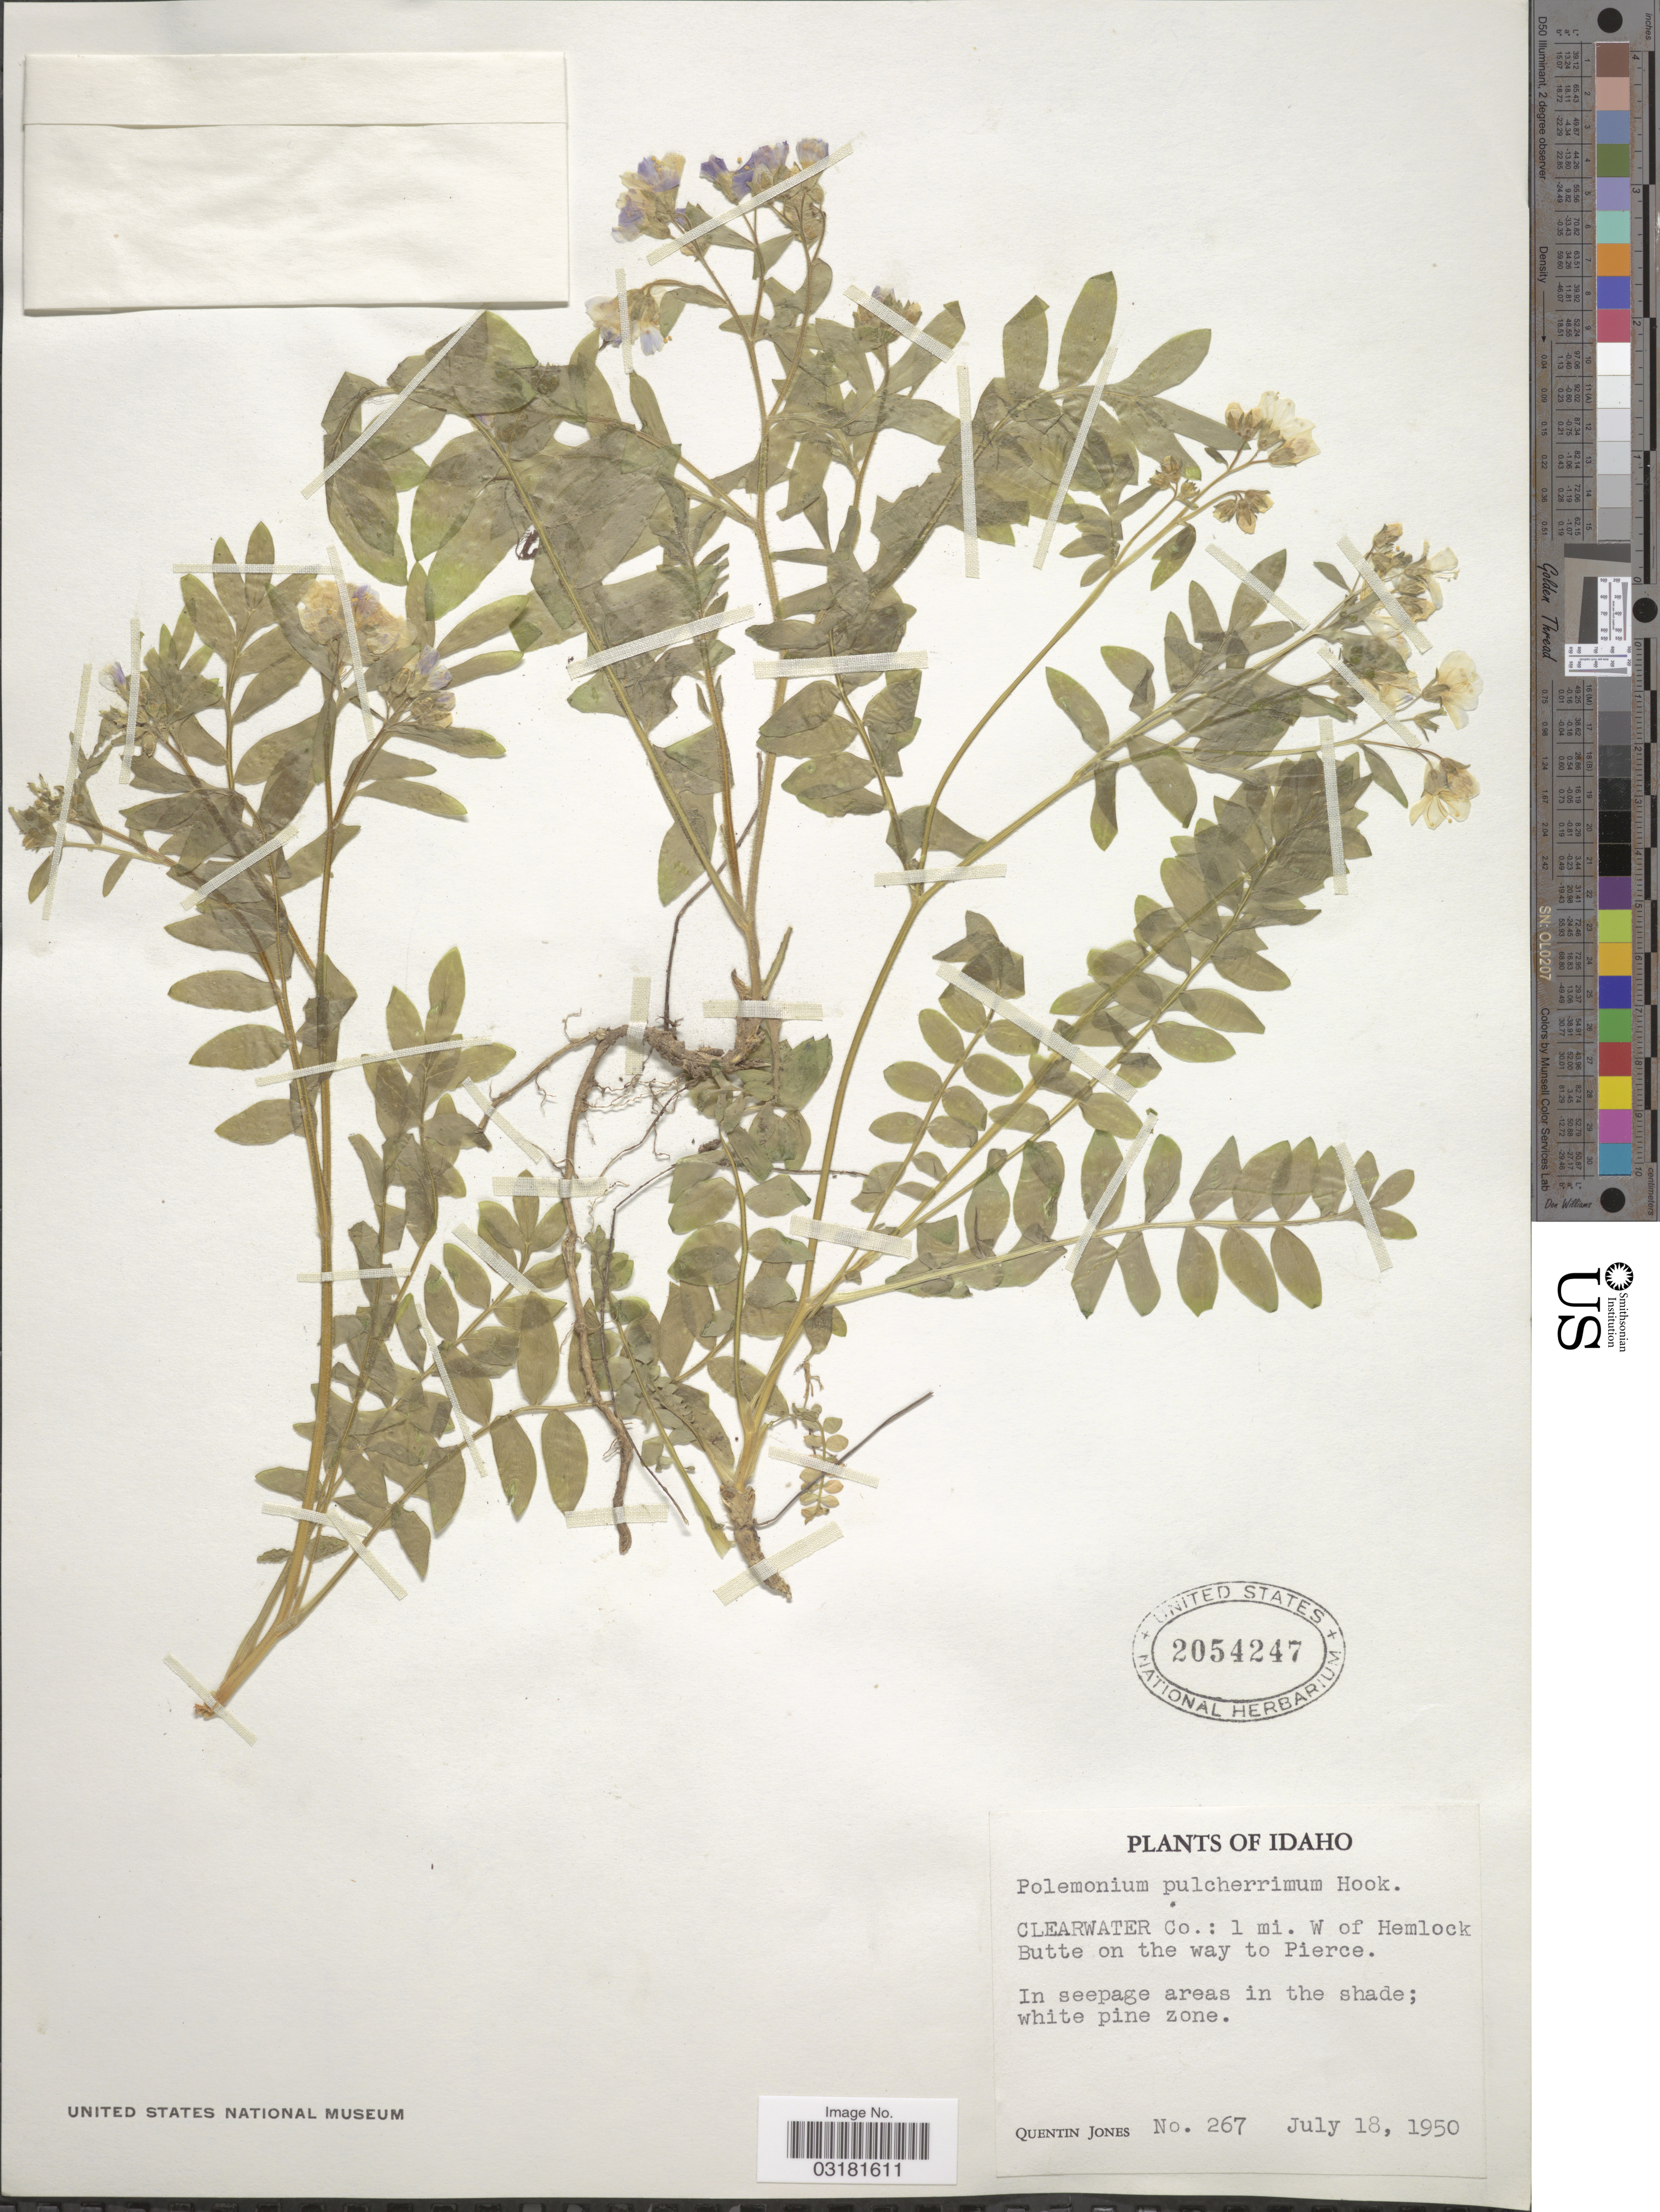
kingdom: Plantae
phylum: Tracheophyta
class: Magnoliopsida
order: Ericales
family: Polemoniaceae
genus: Polemonium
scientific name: Polemonium pulcherrimum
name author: Hook.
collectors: Q. Jones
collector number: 267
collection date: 1950-07-18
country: United States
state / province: Idaho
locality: Clearwater Co.: 1 mi. W of Hemlock Butte on the way to Pierce.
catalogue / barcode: US 2054247